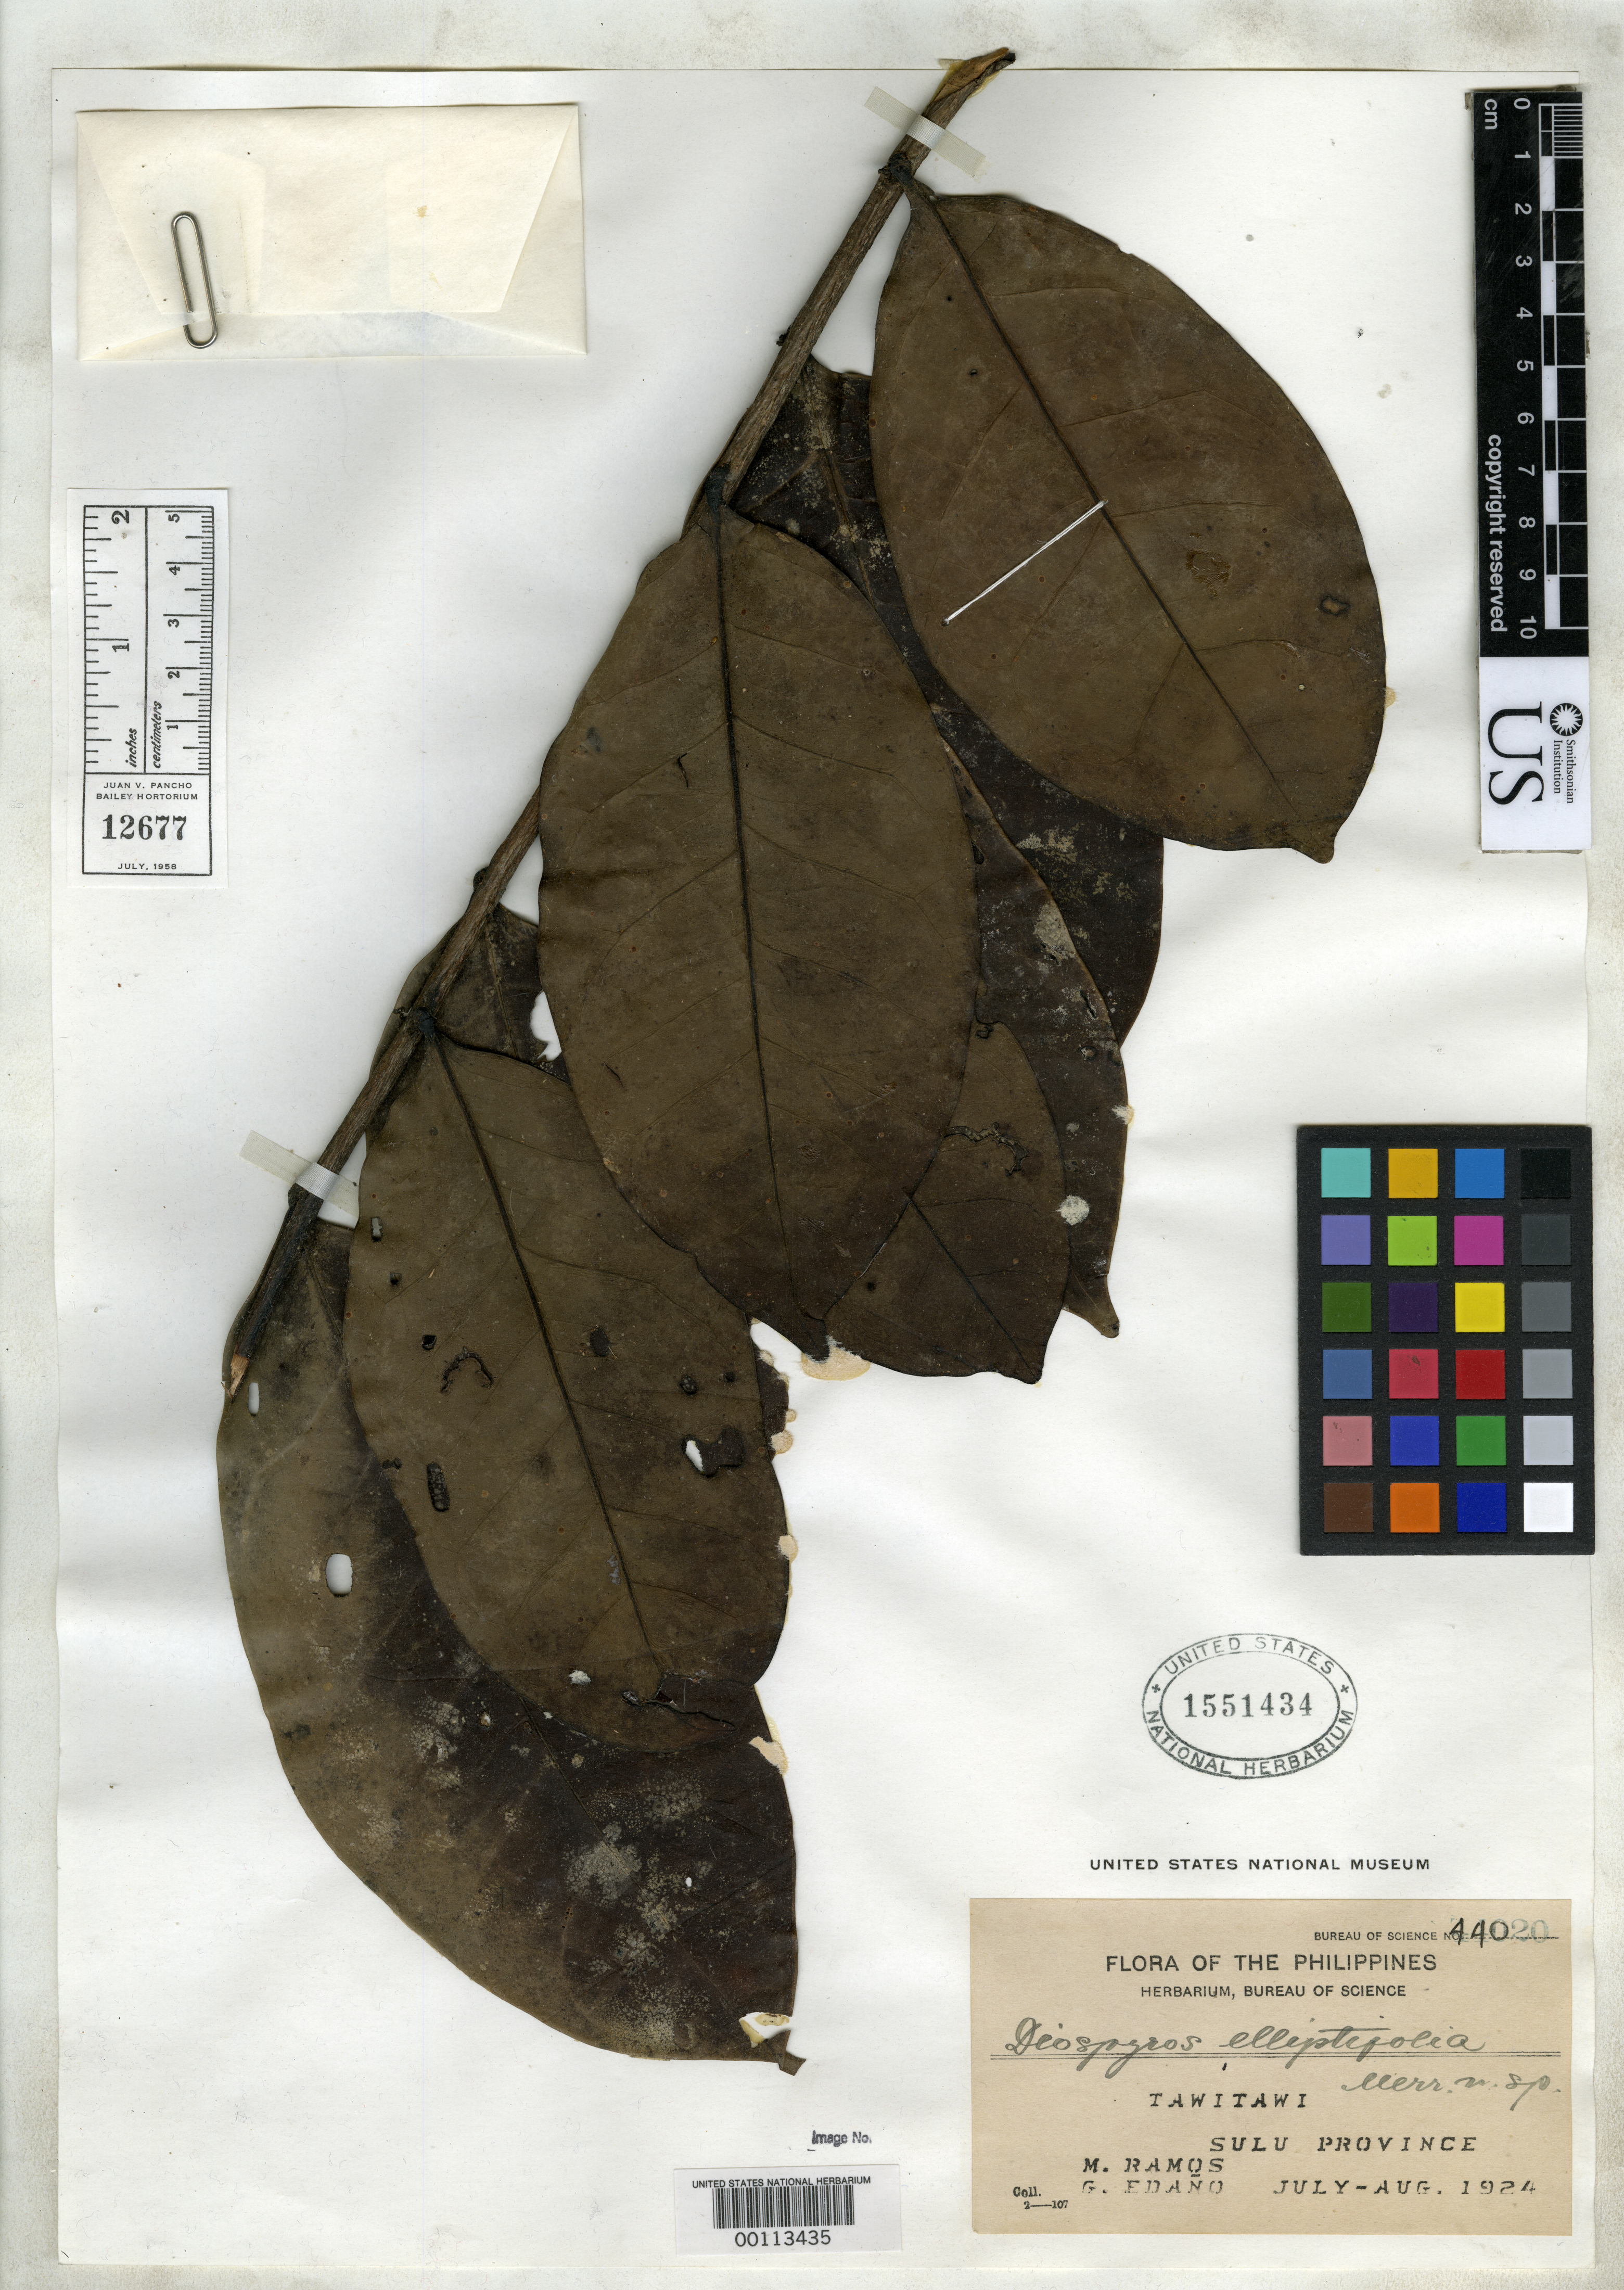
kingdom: Plantae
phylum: Tracheophyta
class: Magnoliopsida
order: Ericales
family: Ebenaceae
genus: Diospyros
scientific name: Diospyros elliptifolia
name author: Merr.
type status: Isotype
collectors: M. Ramos & G. E. Edaño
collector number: Bur. Sci. 44020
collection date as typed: Jul 1924 to -- Aug 1924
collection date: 1924-07/1924-08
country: Philippines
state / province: Muslim Mindanao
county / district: Sulu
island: Tawitawi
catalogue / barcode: US 1551434